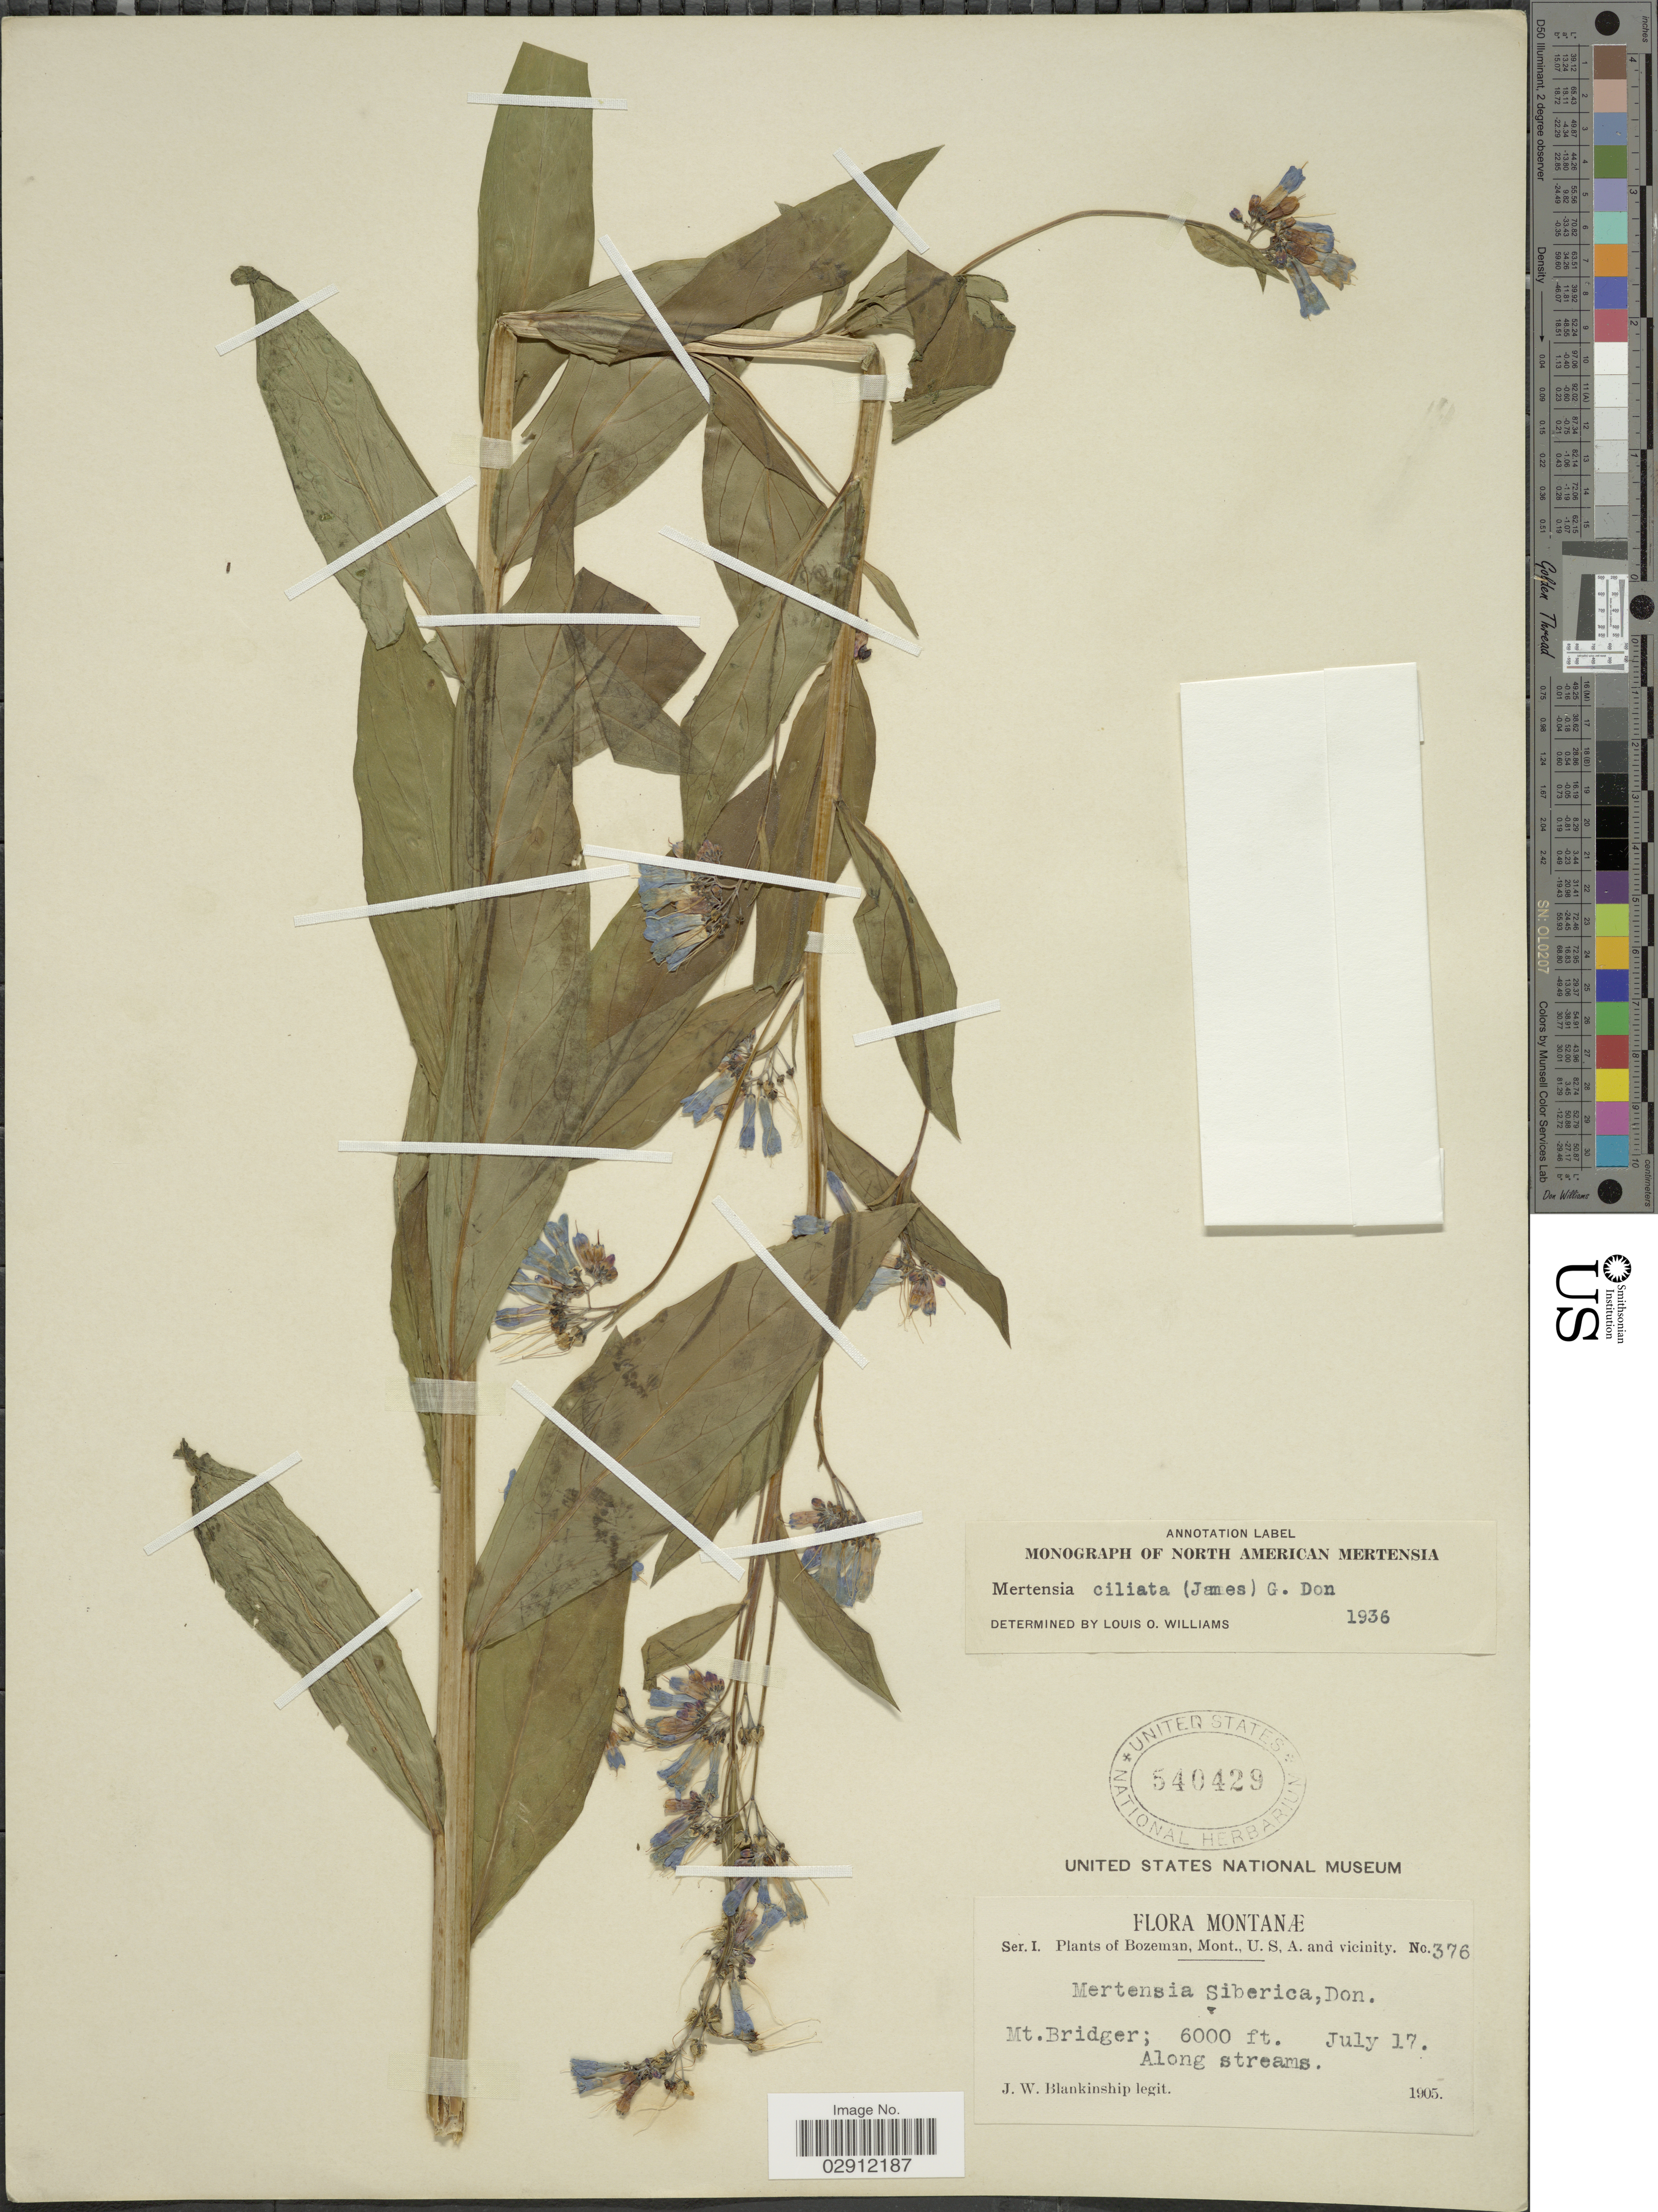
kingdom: Plantae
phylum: Tracheophyta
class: Magnoliopsida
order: Boraginales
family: Boraginaceae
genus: Mertensia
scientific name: Mertensia ciliata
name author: (James) G. Don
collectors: J. W. Blankinship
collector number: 376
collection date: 1905-07-17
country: United States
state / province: Montana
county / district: Gallatin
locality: Bozeman, Mt. Bridger.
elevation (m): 1829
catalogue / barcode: US 540429